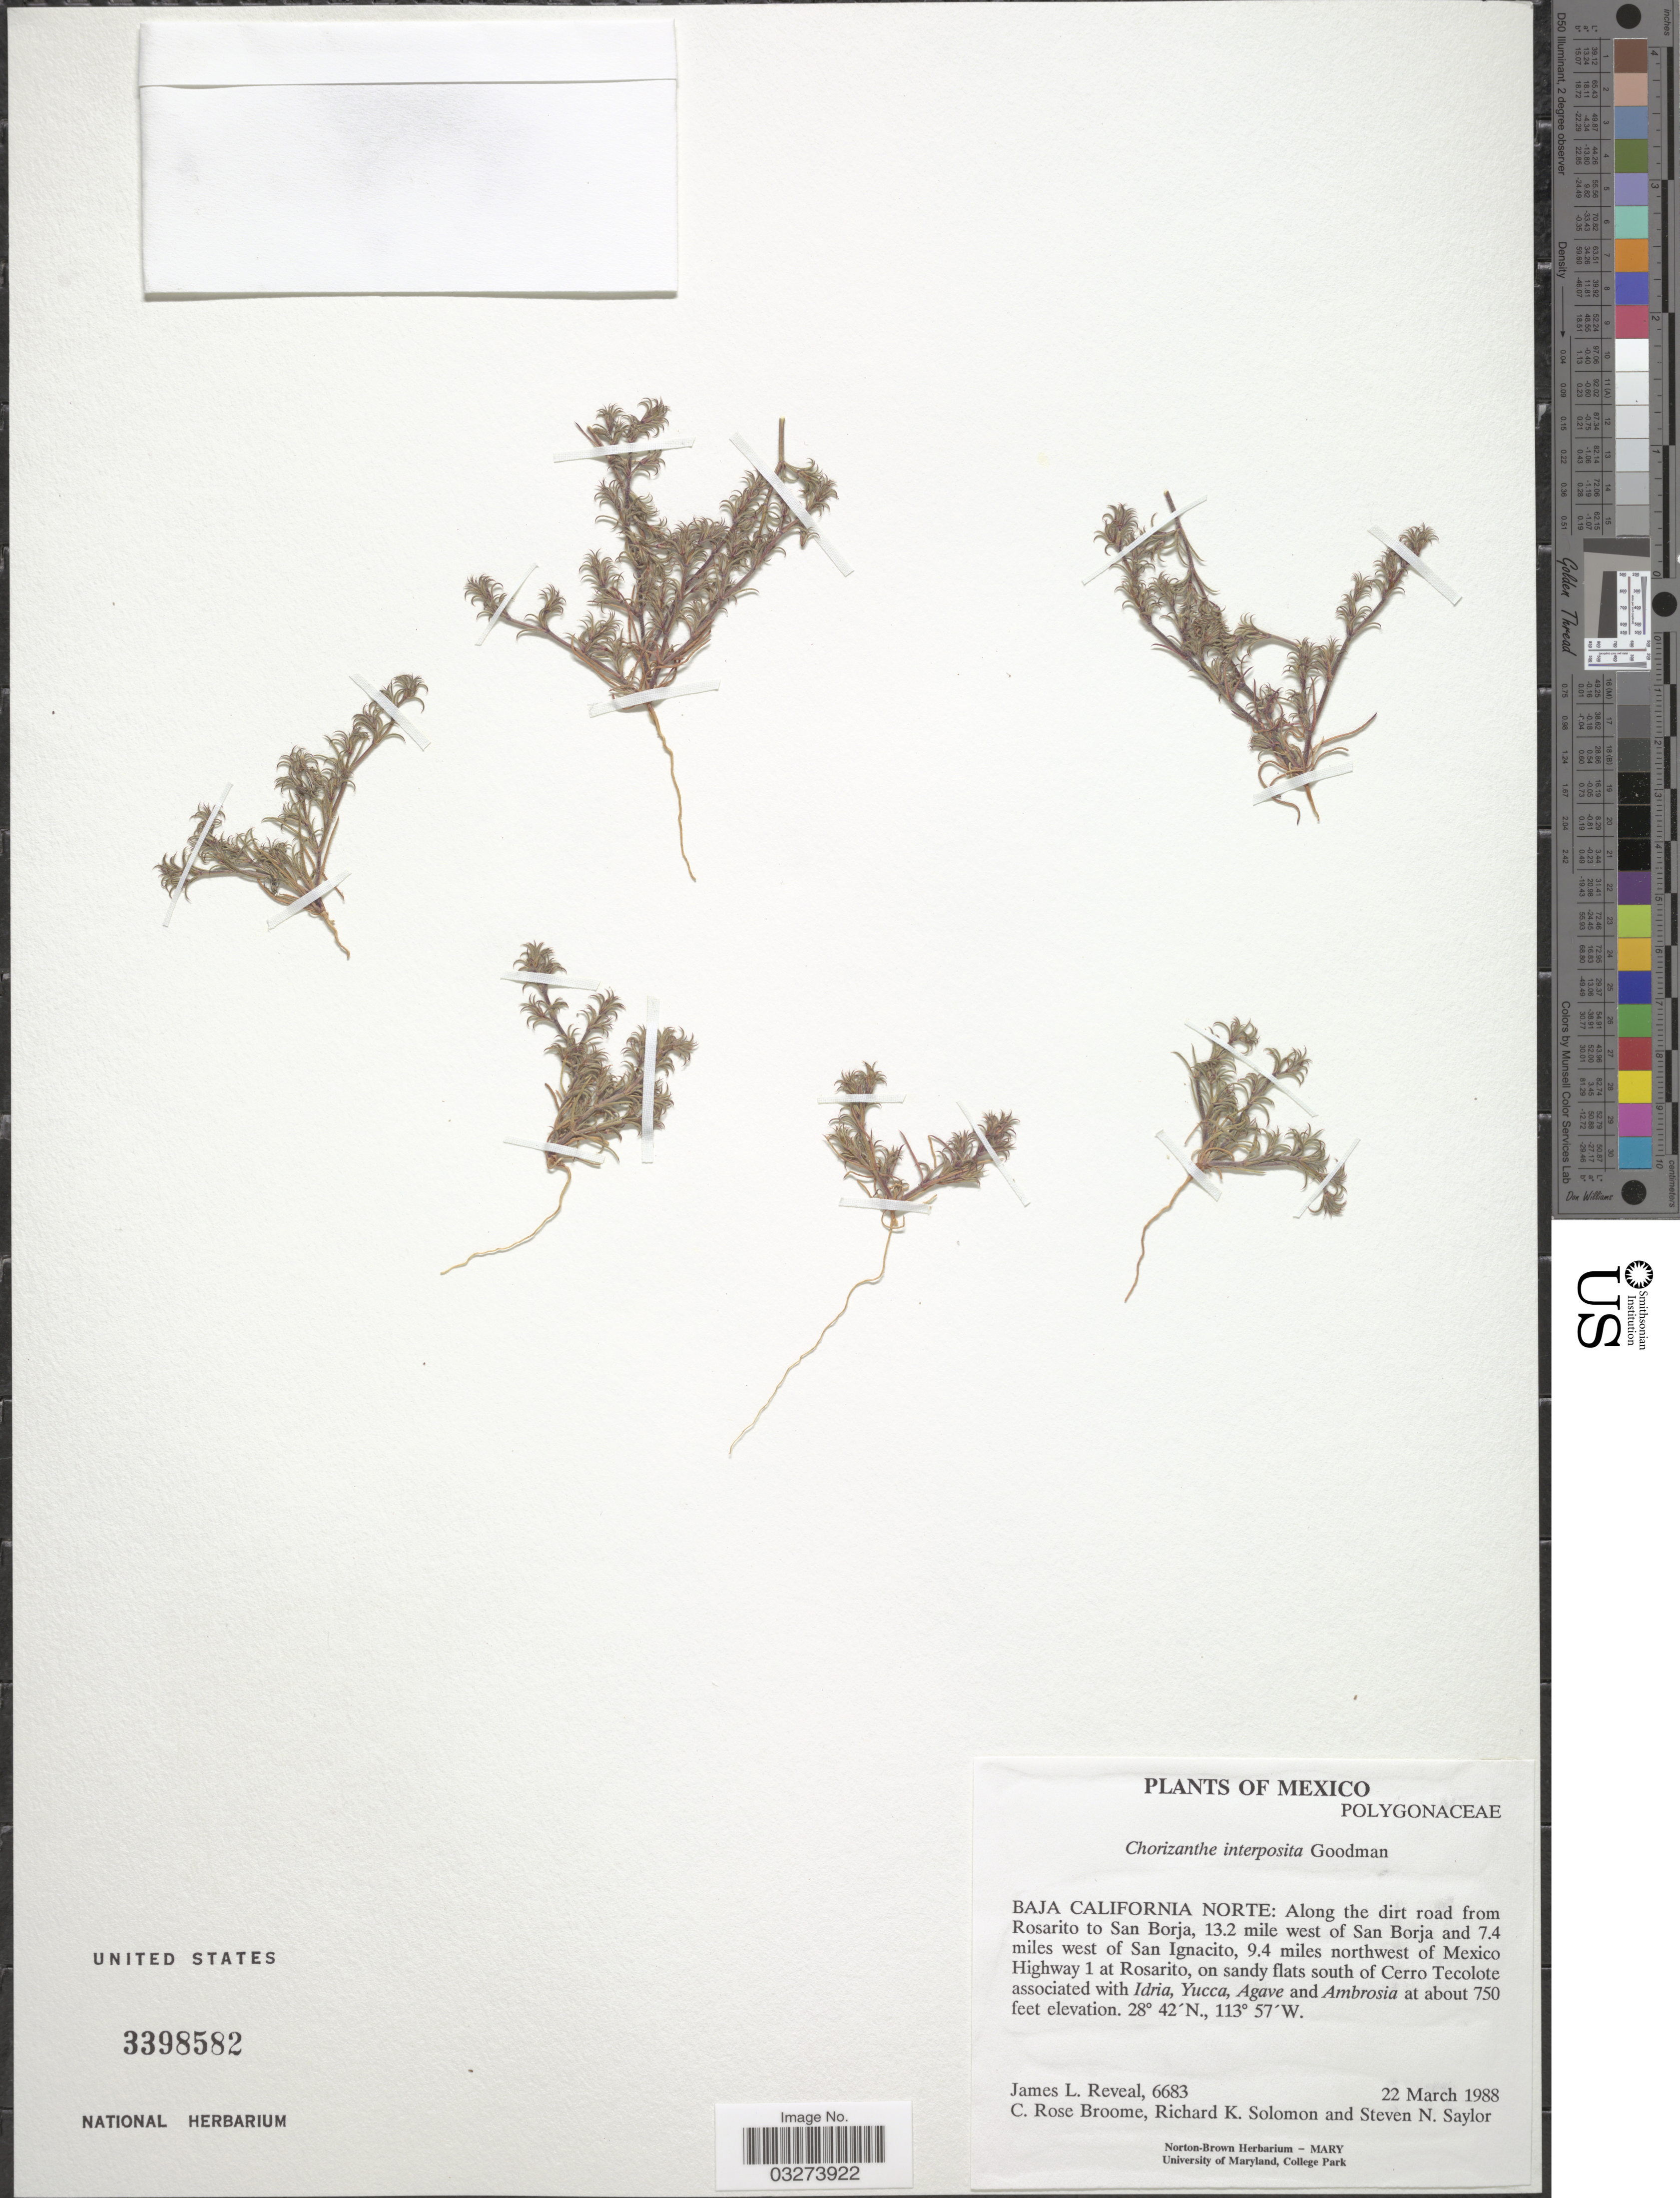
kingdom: Plantae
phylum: Tracheophyta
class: Magnoliopsida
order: Caryophyllales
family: Polygonaceae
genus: Chorizanthe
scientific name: Chorizanthe interposita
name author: Goodman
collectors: J. L. Reveal, C. R. Broome, R. Solomon & S. Saylor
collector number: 6683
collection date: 1988-03-22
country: Mexico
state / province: Baja California Norte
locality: Along dirt road from Rosarito to San Borja, 13.2 mile west of San Borja and 7.4 miles west of San Ignacito, 9.4 miles northwest of Mexico Highway 1 at Rosarito, on sandy flats south of Cerro Tecolote.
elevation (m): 229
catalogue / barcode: US 3398582